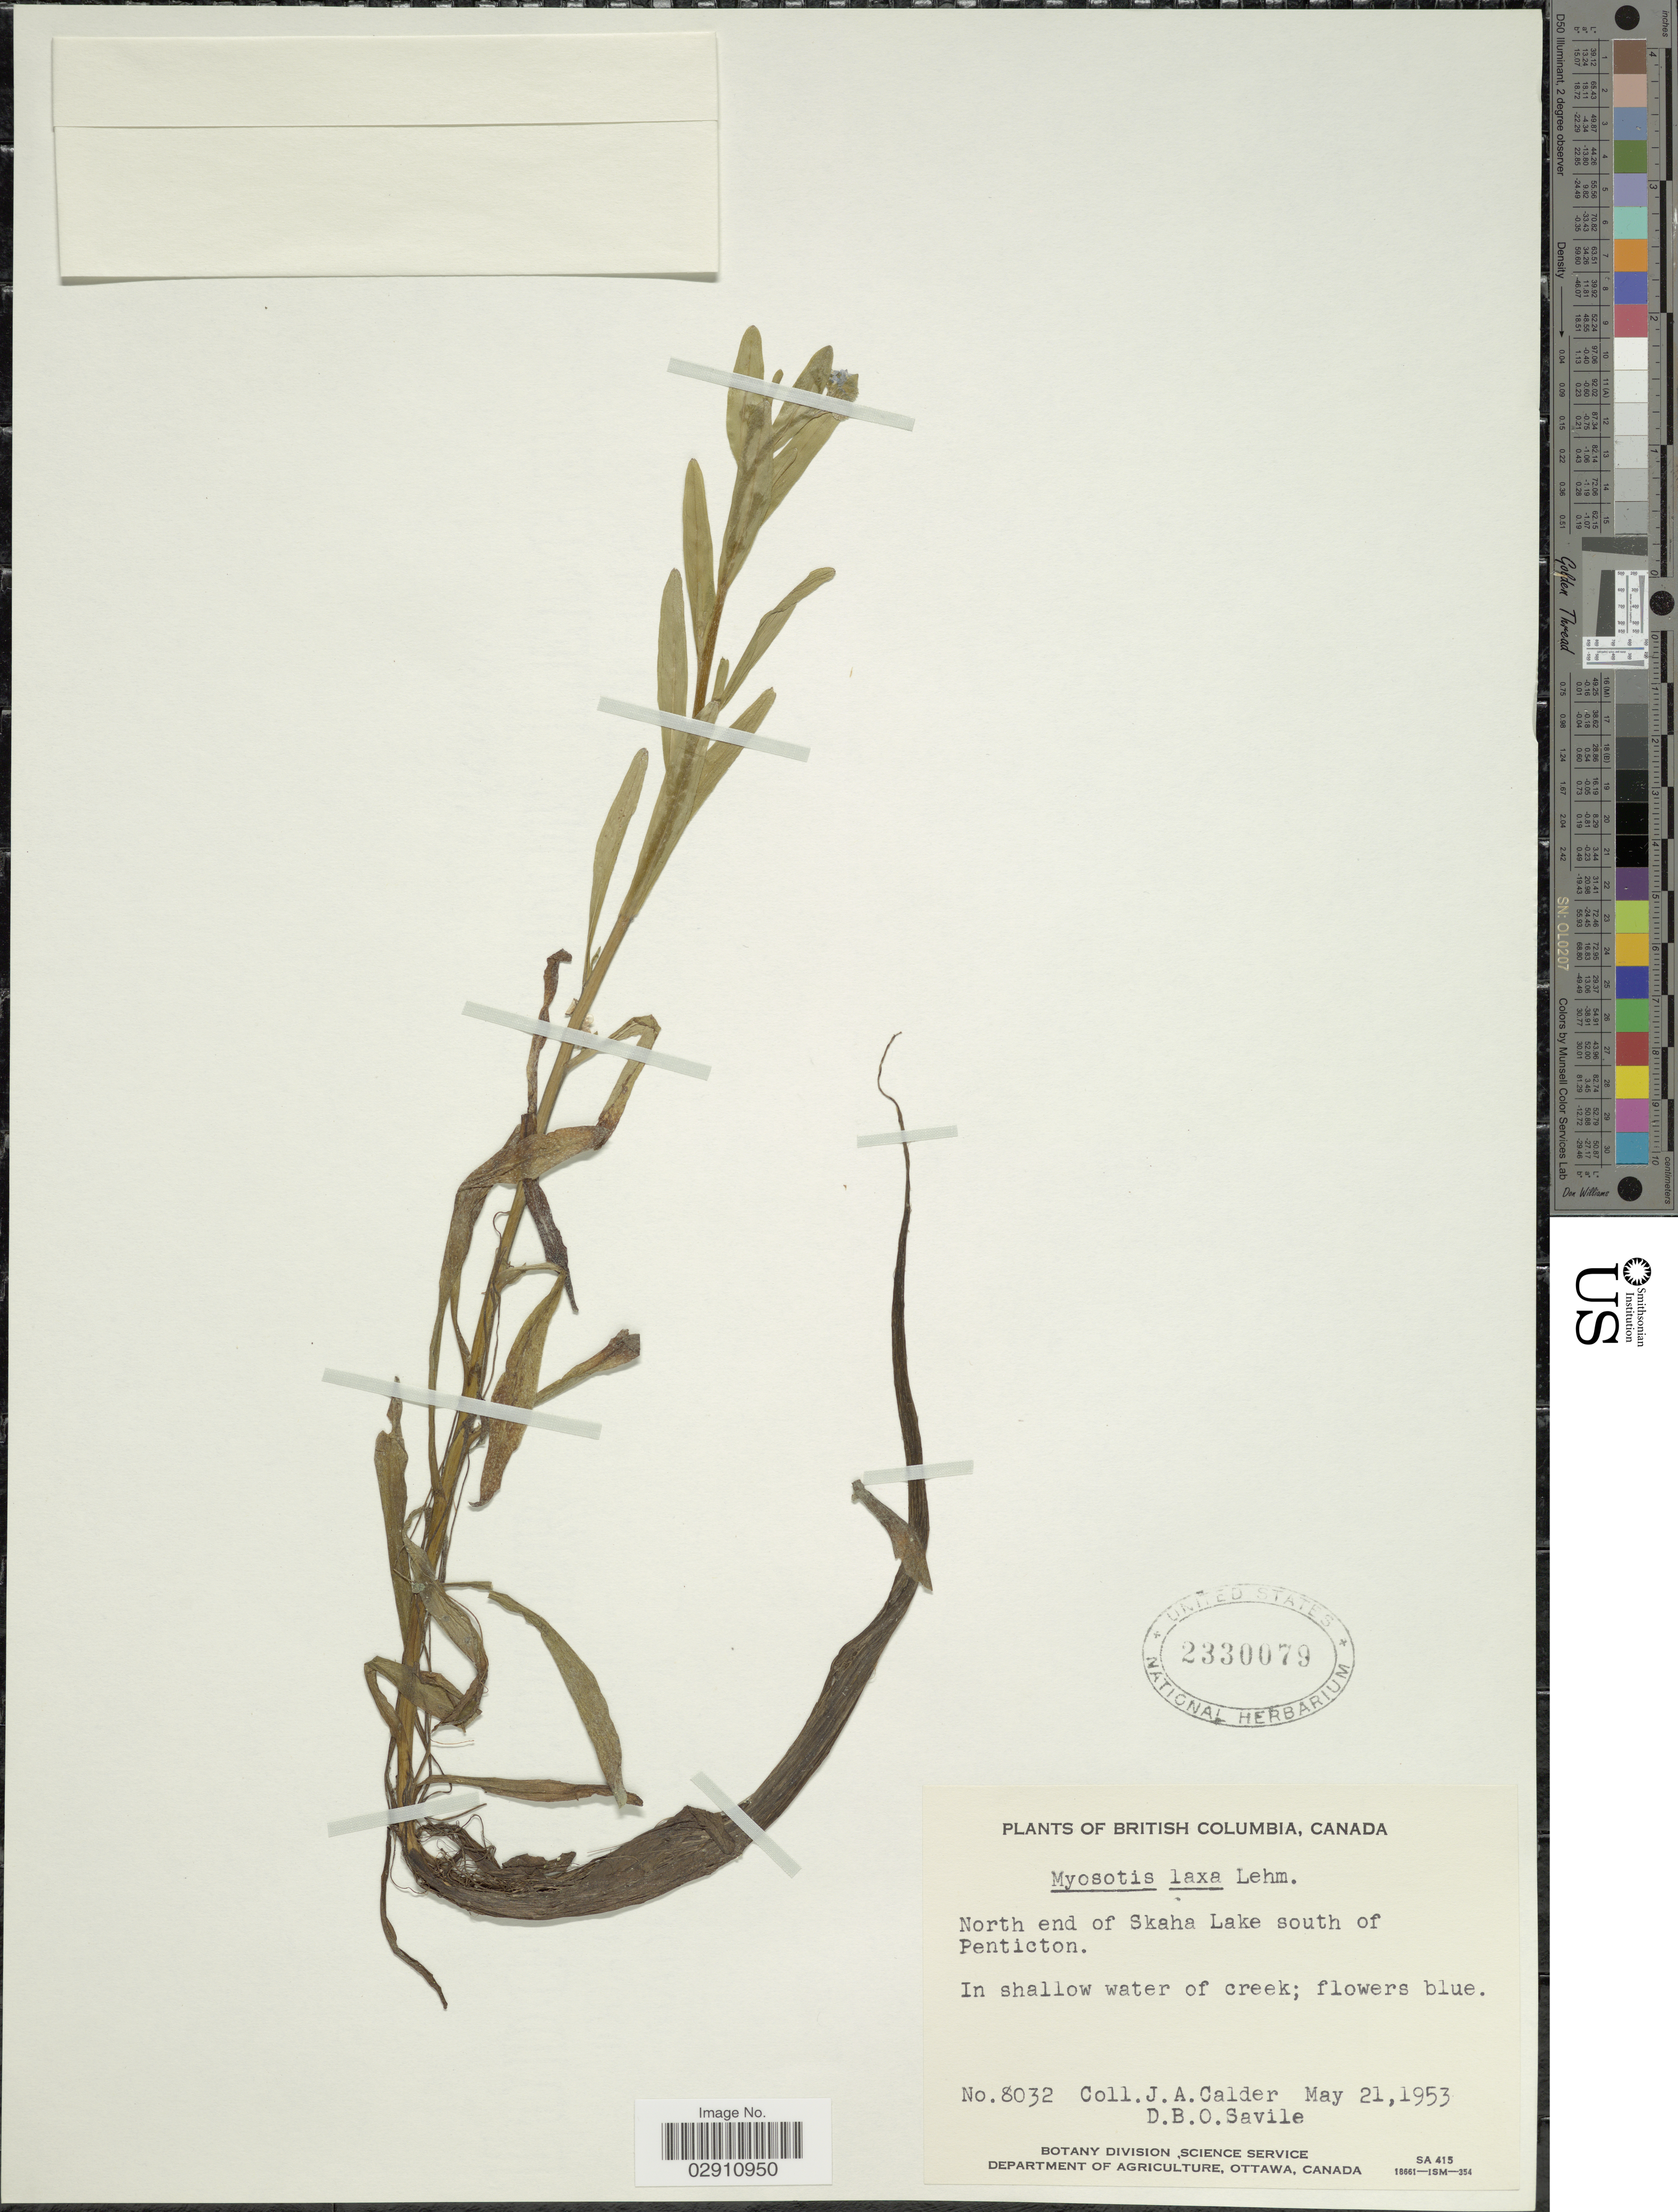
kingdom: Plantae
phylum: Tracheophyta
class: Magnoliopsida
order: Boraginales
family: Boraginaceae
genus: Myosotis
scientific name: Myosotis laxa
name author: F. Lehm.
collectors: J. A. Calder & D. Savile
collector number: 8032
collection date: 1953-05-21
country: Canada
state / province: British Columbia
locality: North end of Skaha Lake south of Penticton.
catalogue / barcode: US 2330079